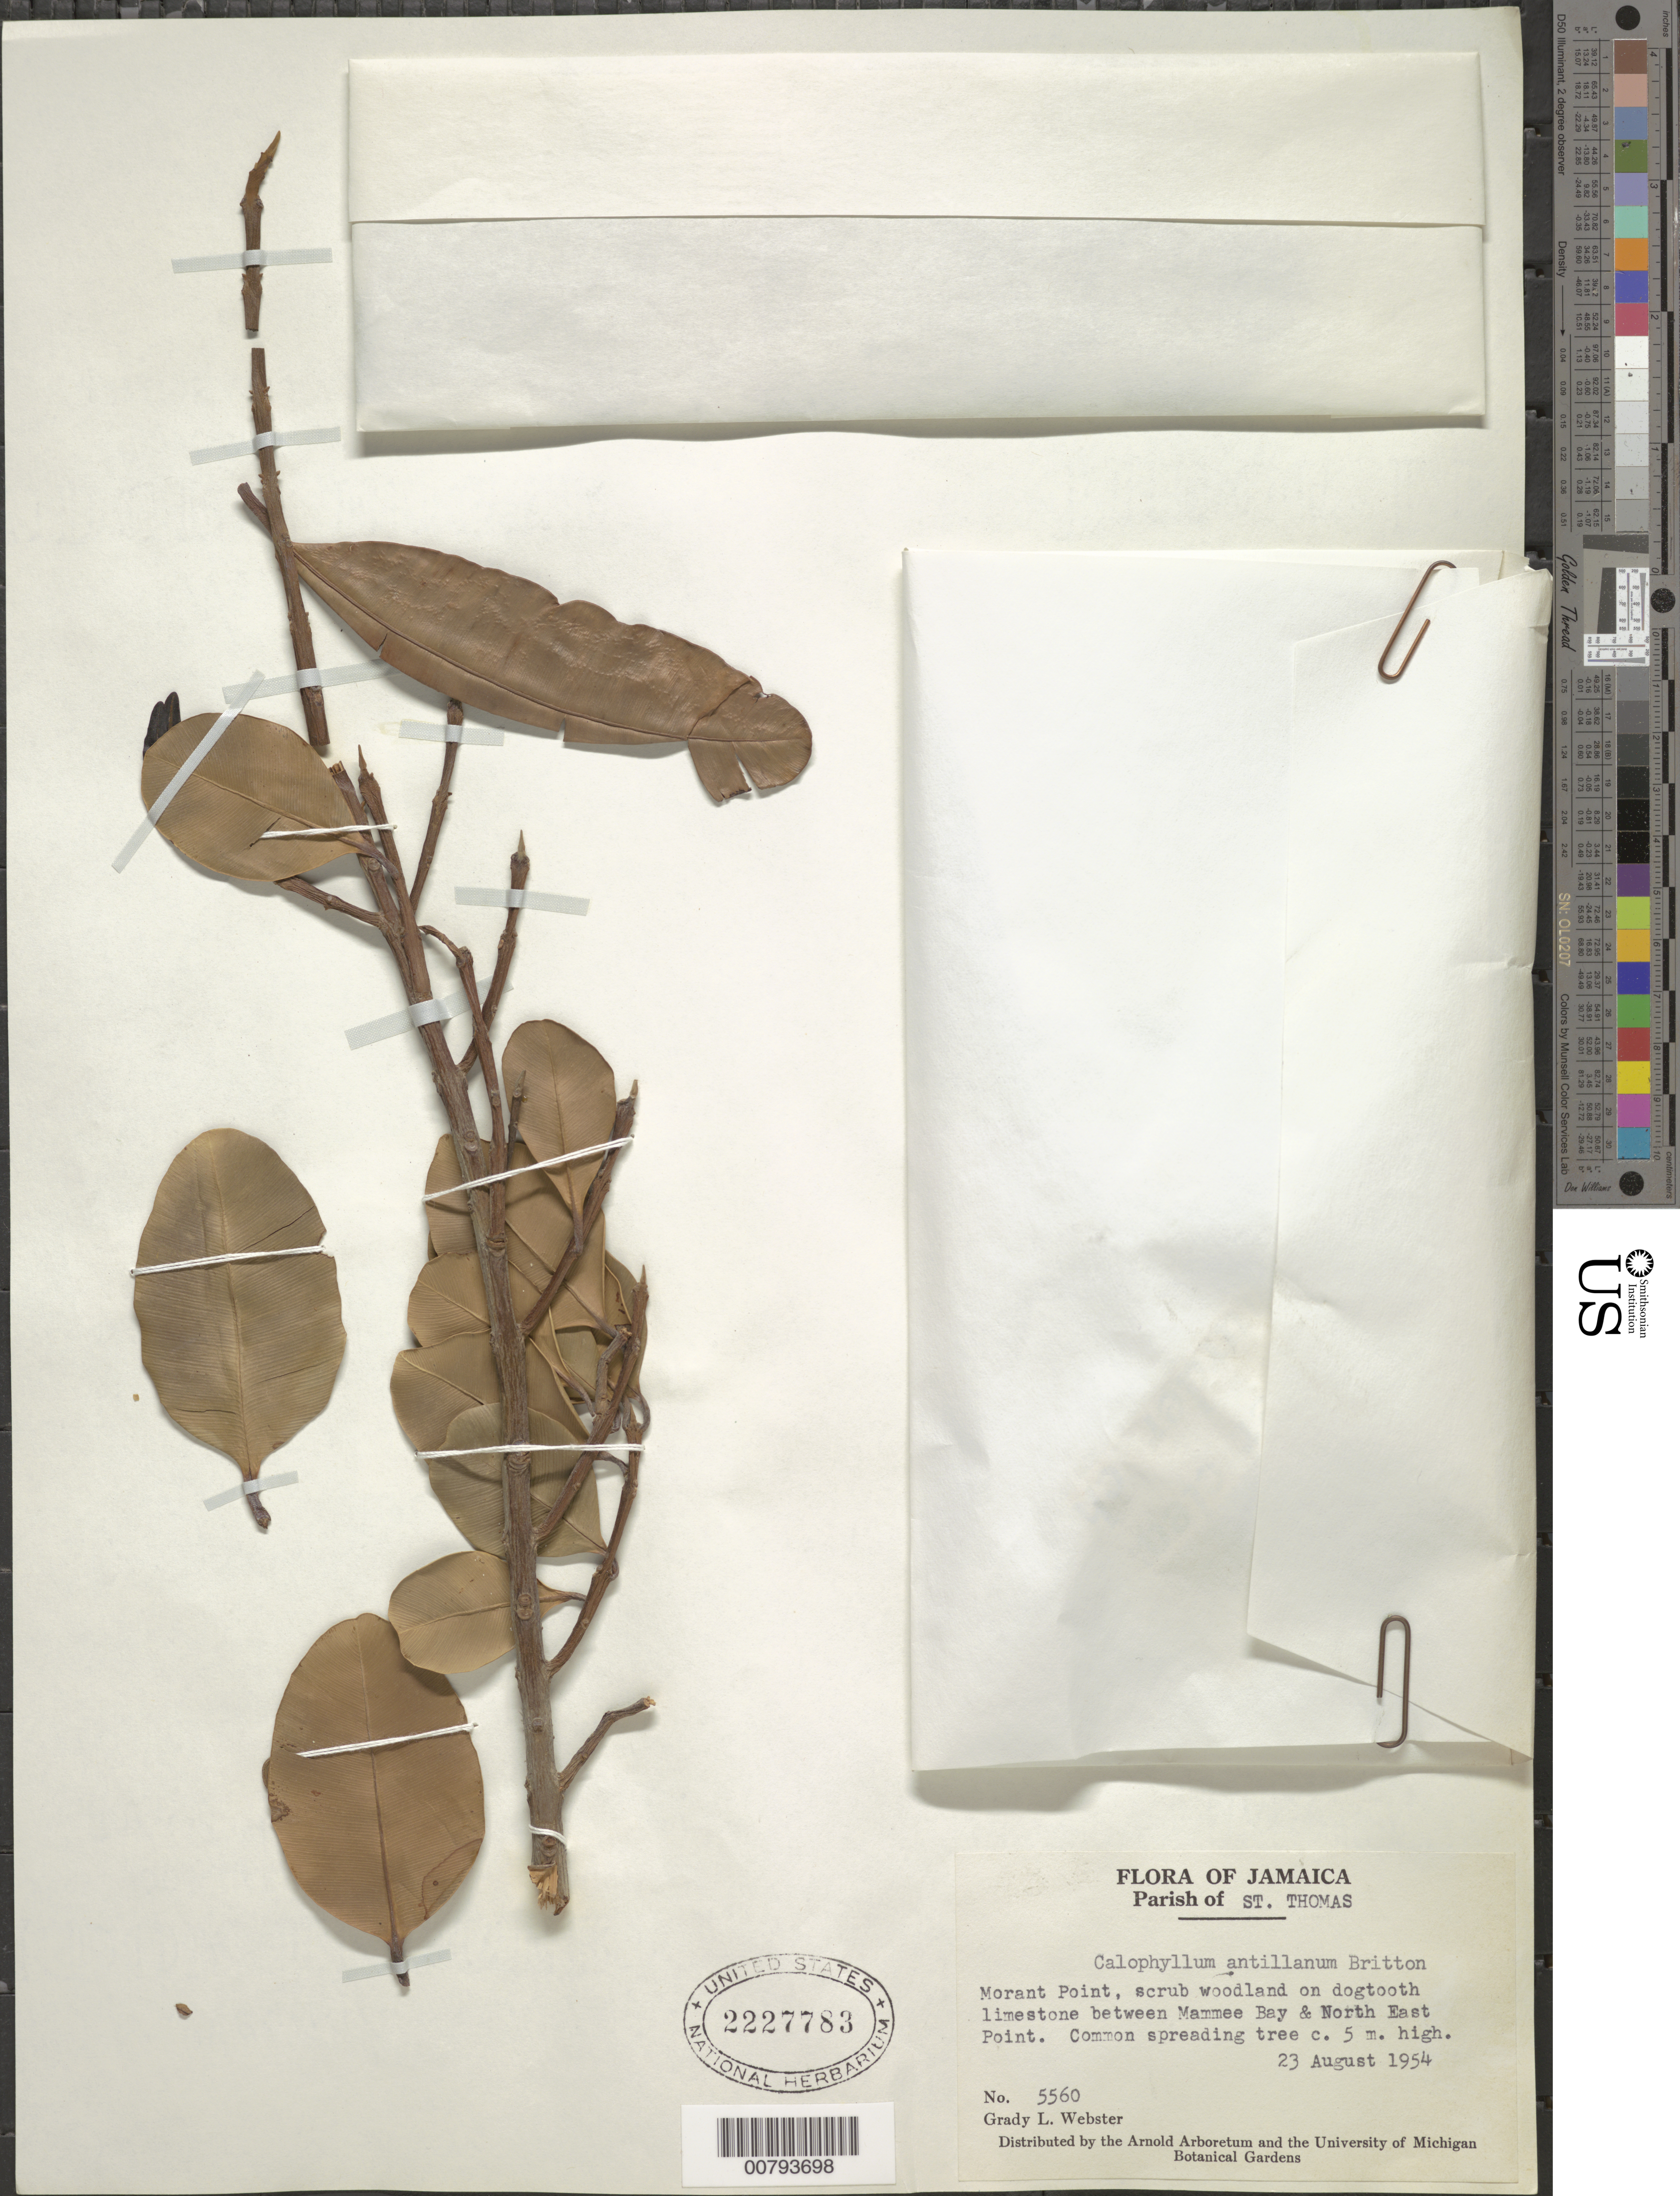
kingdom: Plantae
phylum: Tracheophyta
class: Magnoliopsida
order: Malpighiales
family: Calophyllaceae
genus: Calophyllum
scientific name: Calophyllum calaba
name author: L.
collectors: G. L. Webster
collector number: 5560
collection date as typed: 23 Aug 1954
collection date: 1954-08-23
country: Jamaica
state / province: Saint Thomas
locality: MorantPoint, between Mammee Bay and North East Point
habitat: Scrub woodland on dogtooth limestone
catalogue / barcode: US 2227783